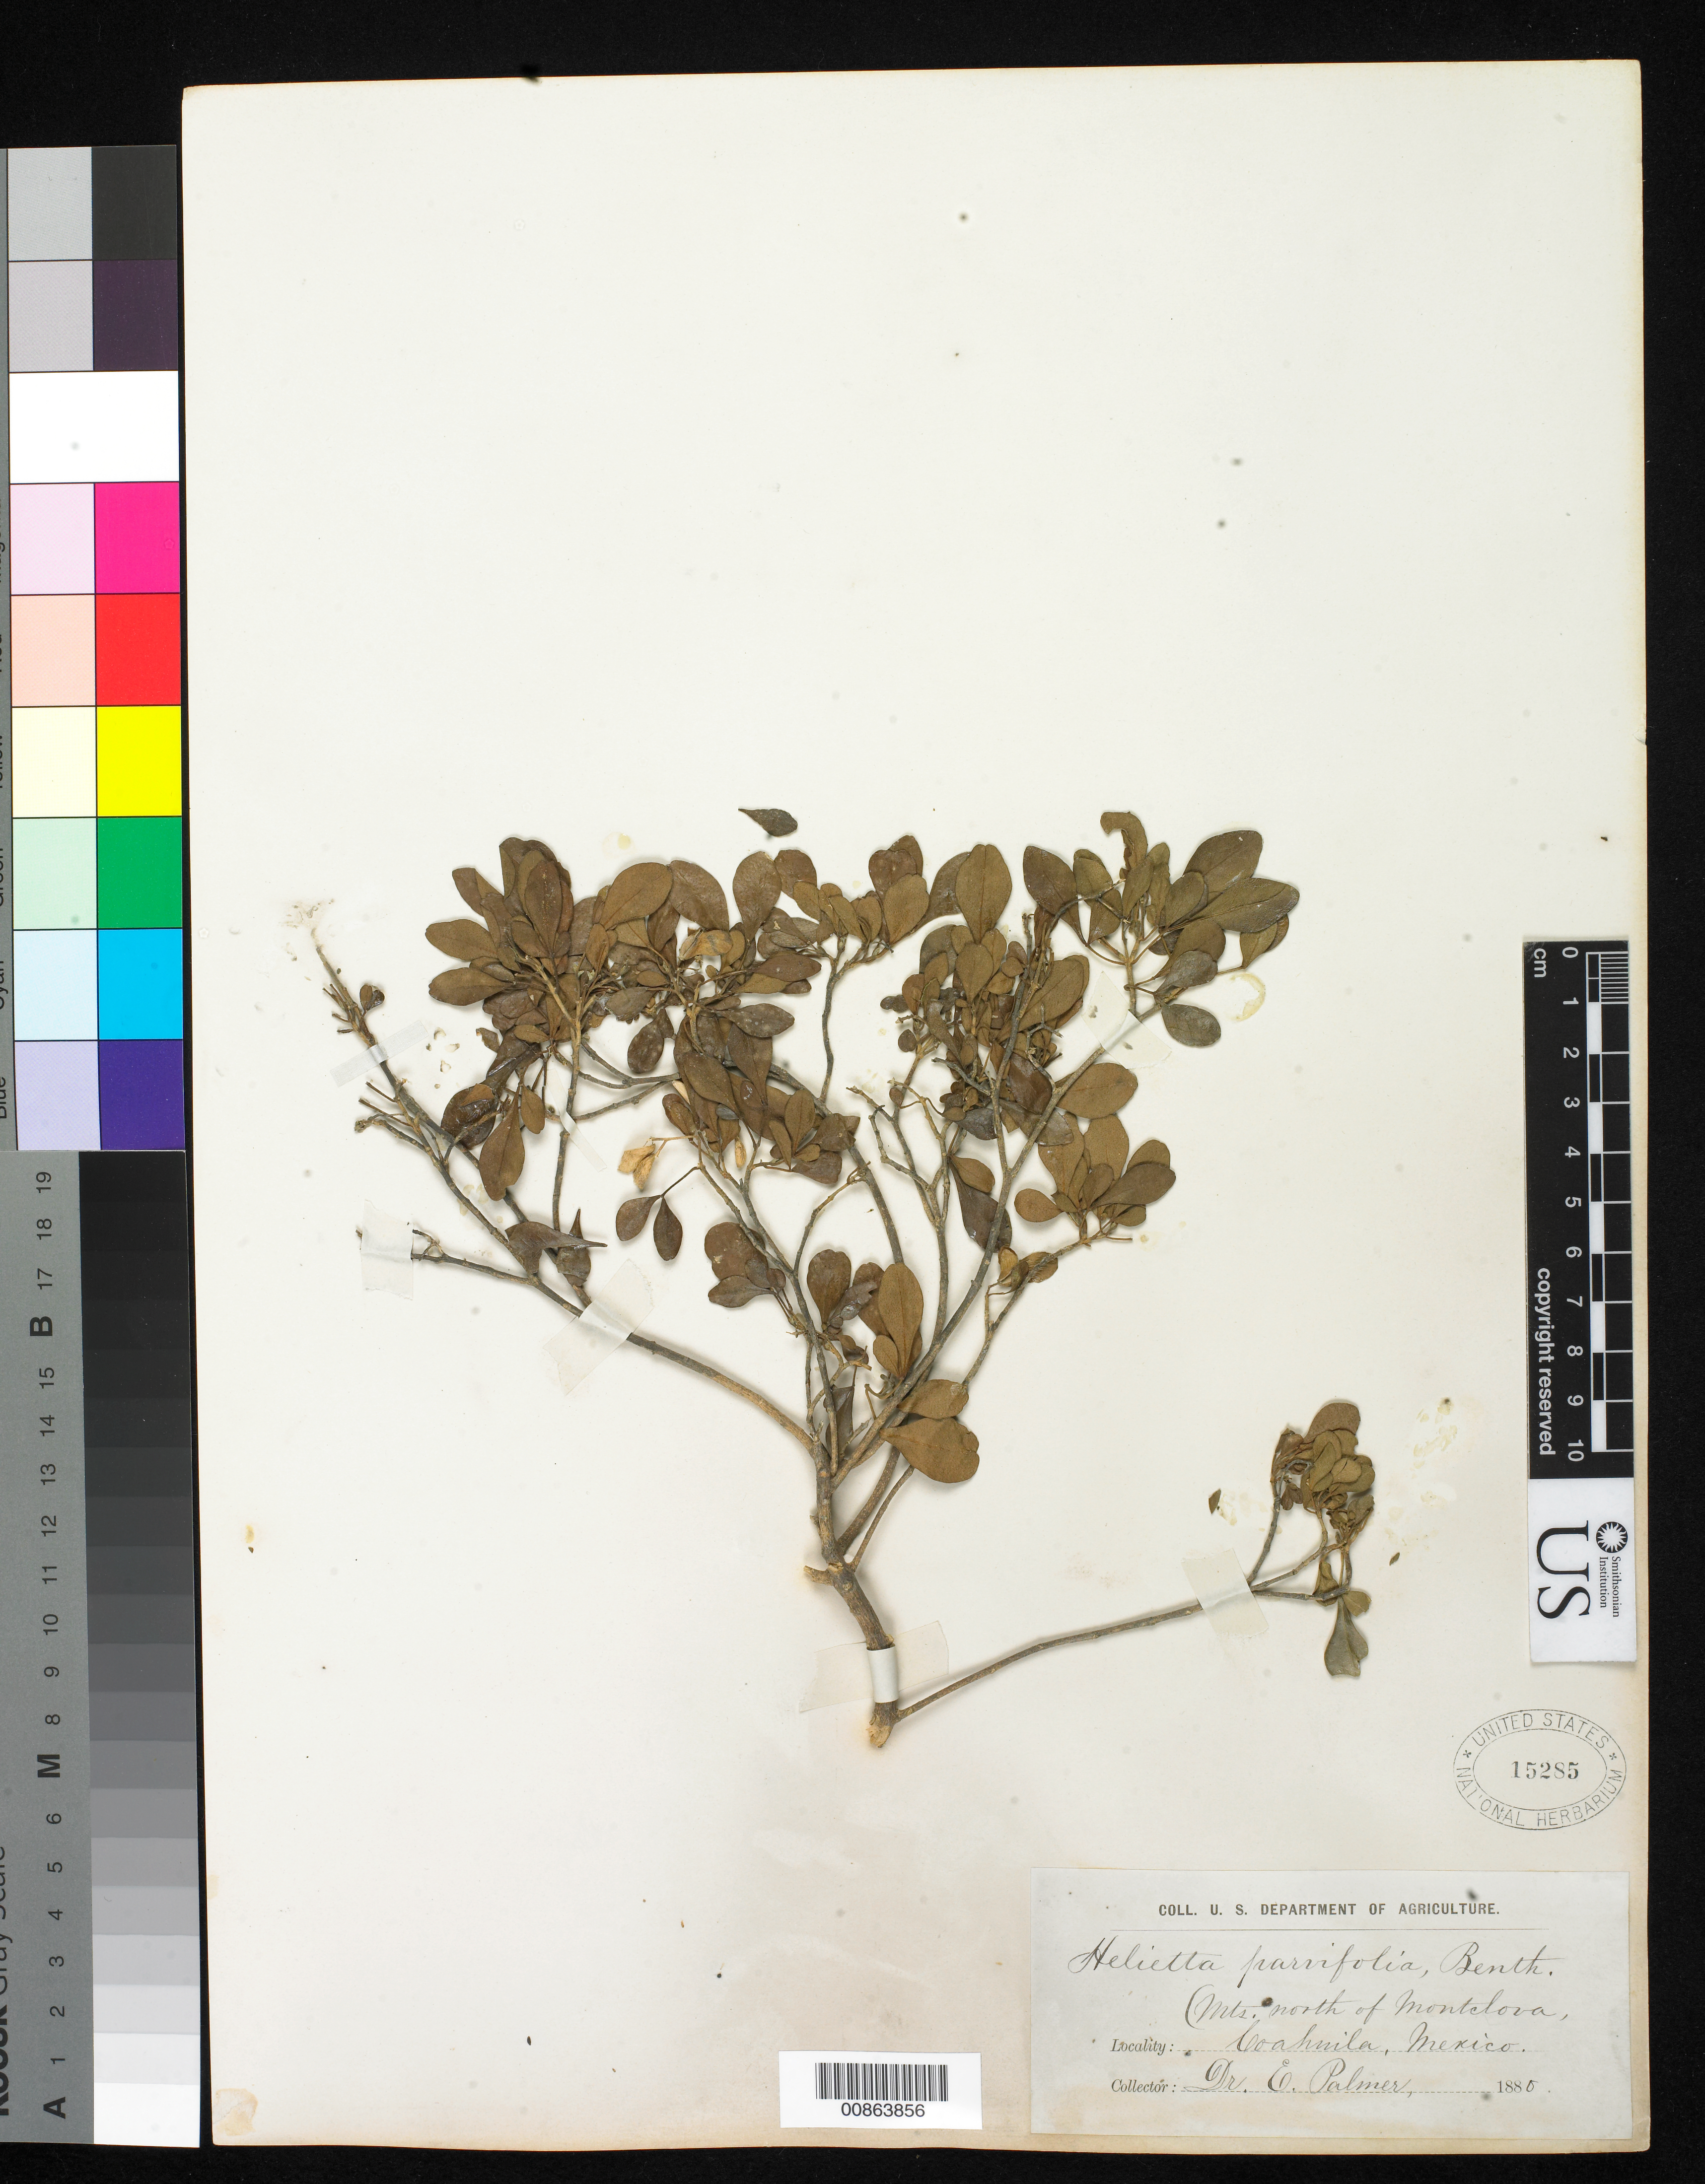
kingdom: Plantae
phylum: Tracheophyta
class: Magnoliopsida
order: Sapindales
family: Rutaceae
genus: Helietta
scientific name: Helietta parvifolia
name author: (A. Gray ex Hemsl.) Benth.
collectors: E. Palmer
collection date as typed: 1880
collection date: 1880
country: Mexico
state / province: Coahuila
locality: Mts. north of Monclova, Coahuila.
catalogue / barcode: US 15285